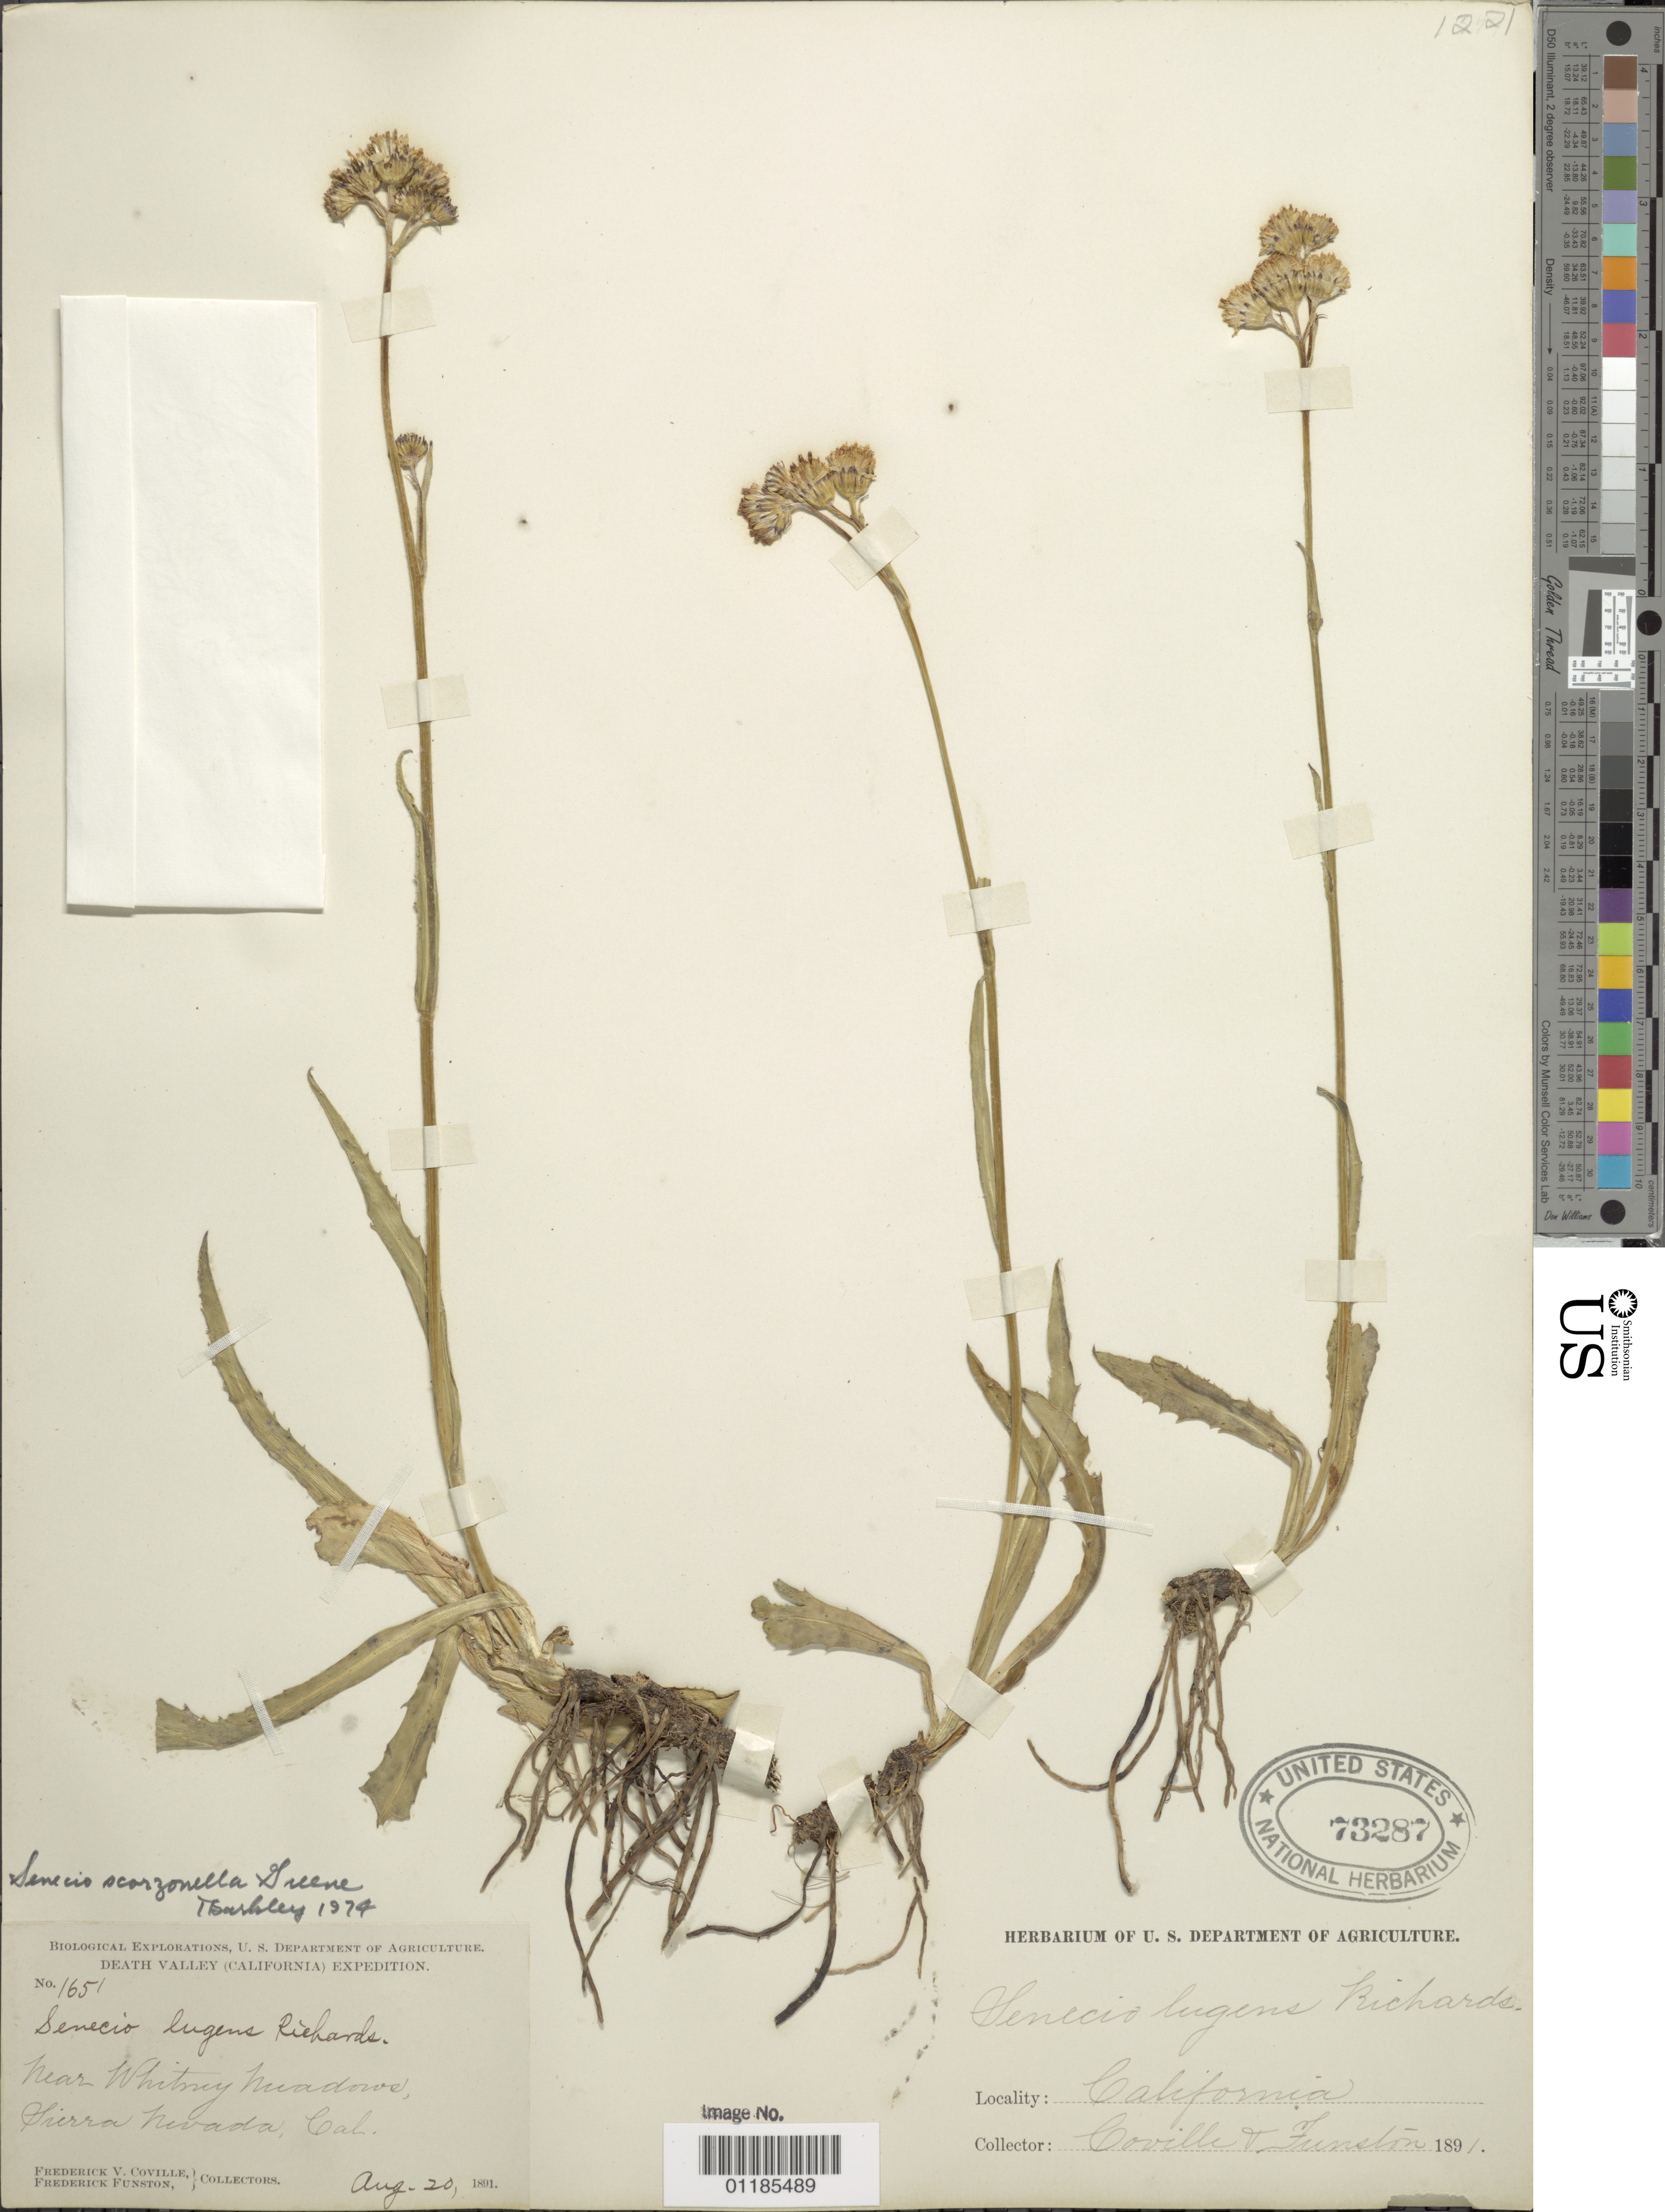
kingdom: Plantae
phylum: Tracheophyta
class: Magnoliopsida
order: Asterales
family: Asteraceae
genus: Senecio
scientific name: Senecio scorzonella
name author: Greene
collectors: F. V. Coville & F. Funston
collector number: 1651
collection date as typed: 20 Aug 1891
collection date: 1891-08-20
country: United States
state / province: California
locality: Near Whitney Meadows, Sierra Nevada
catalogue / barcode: US 73287